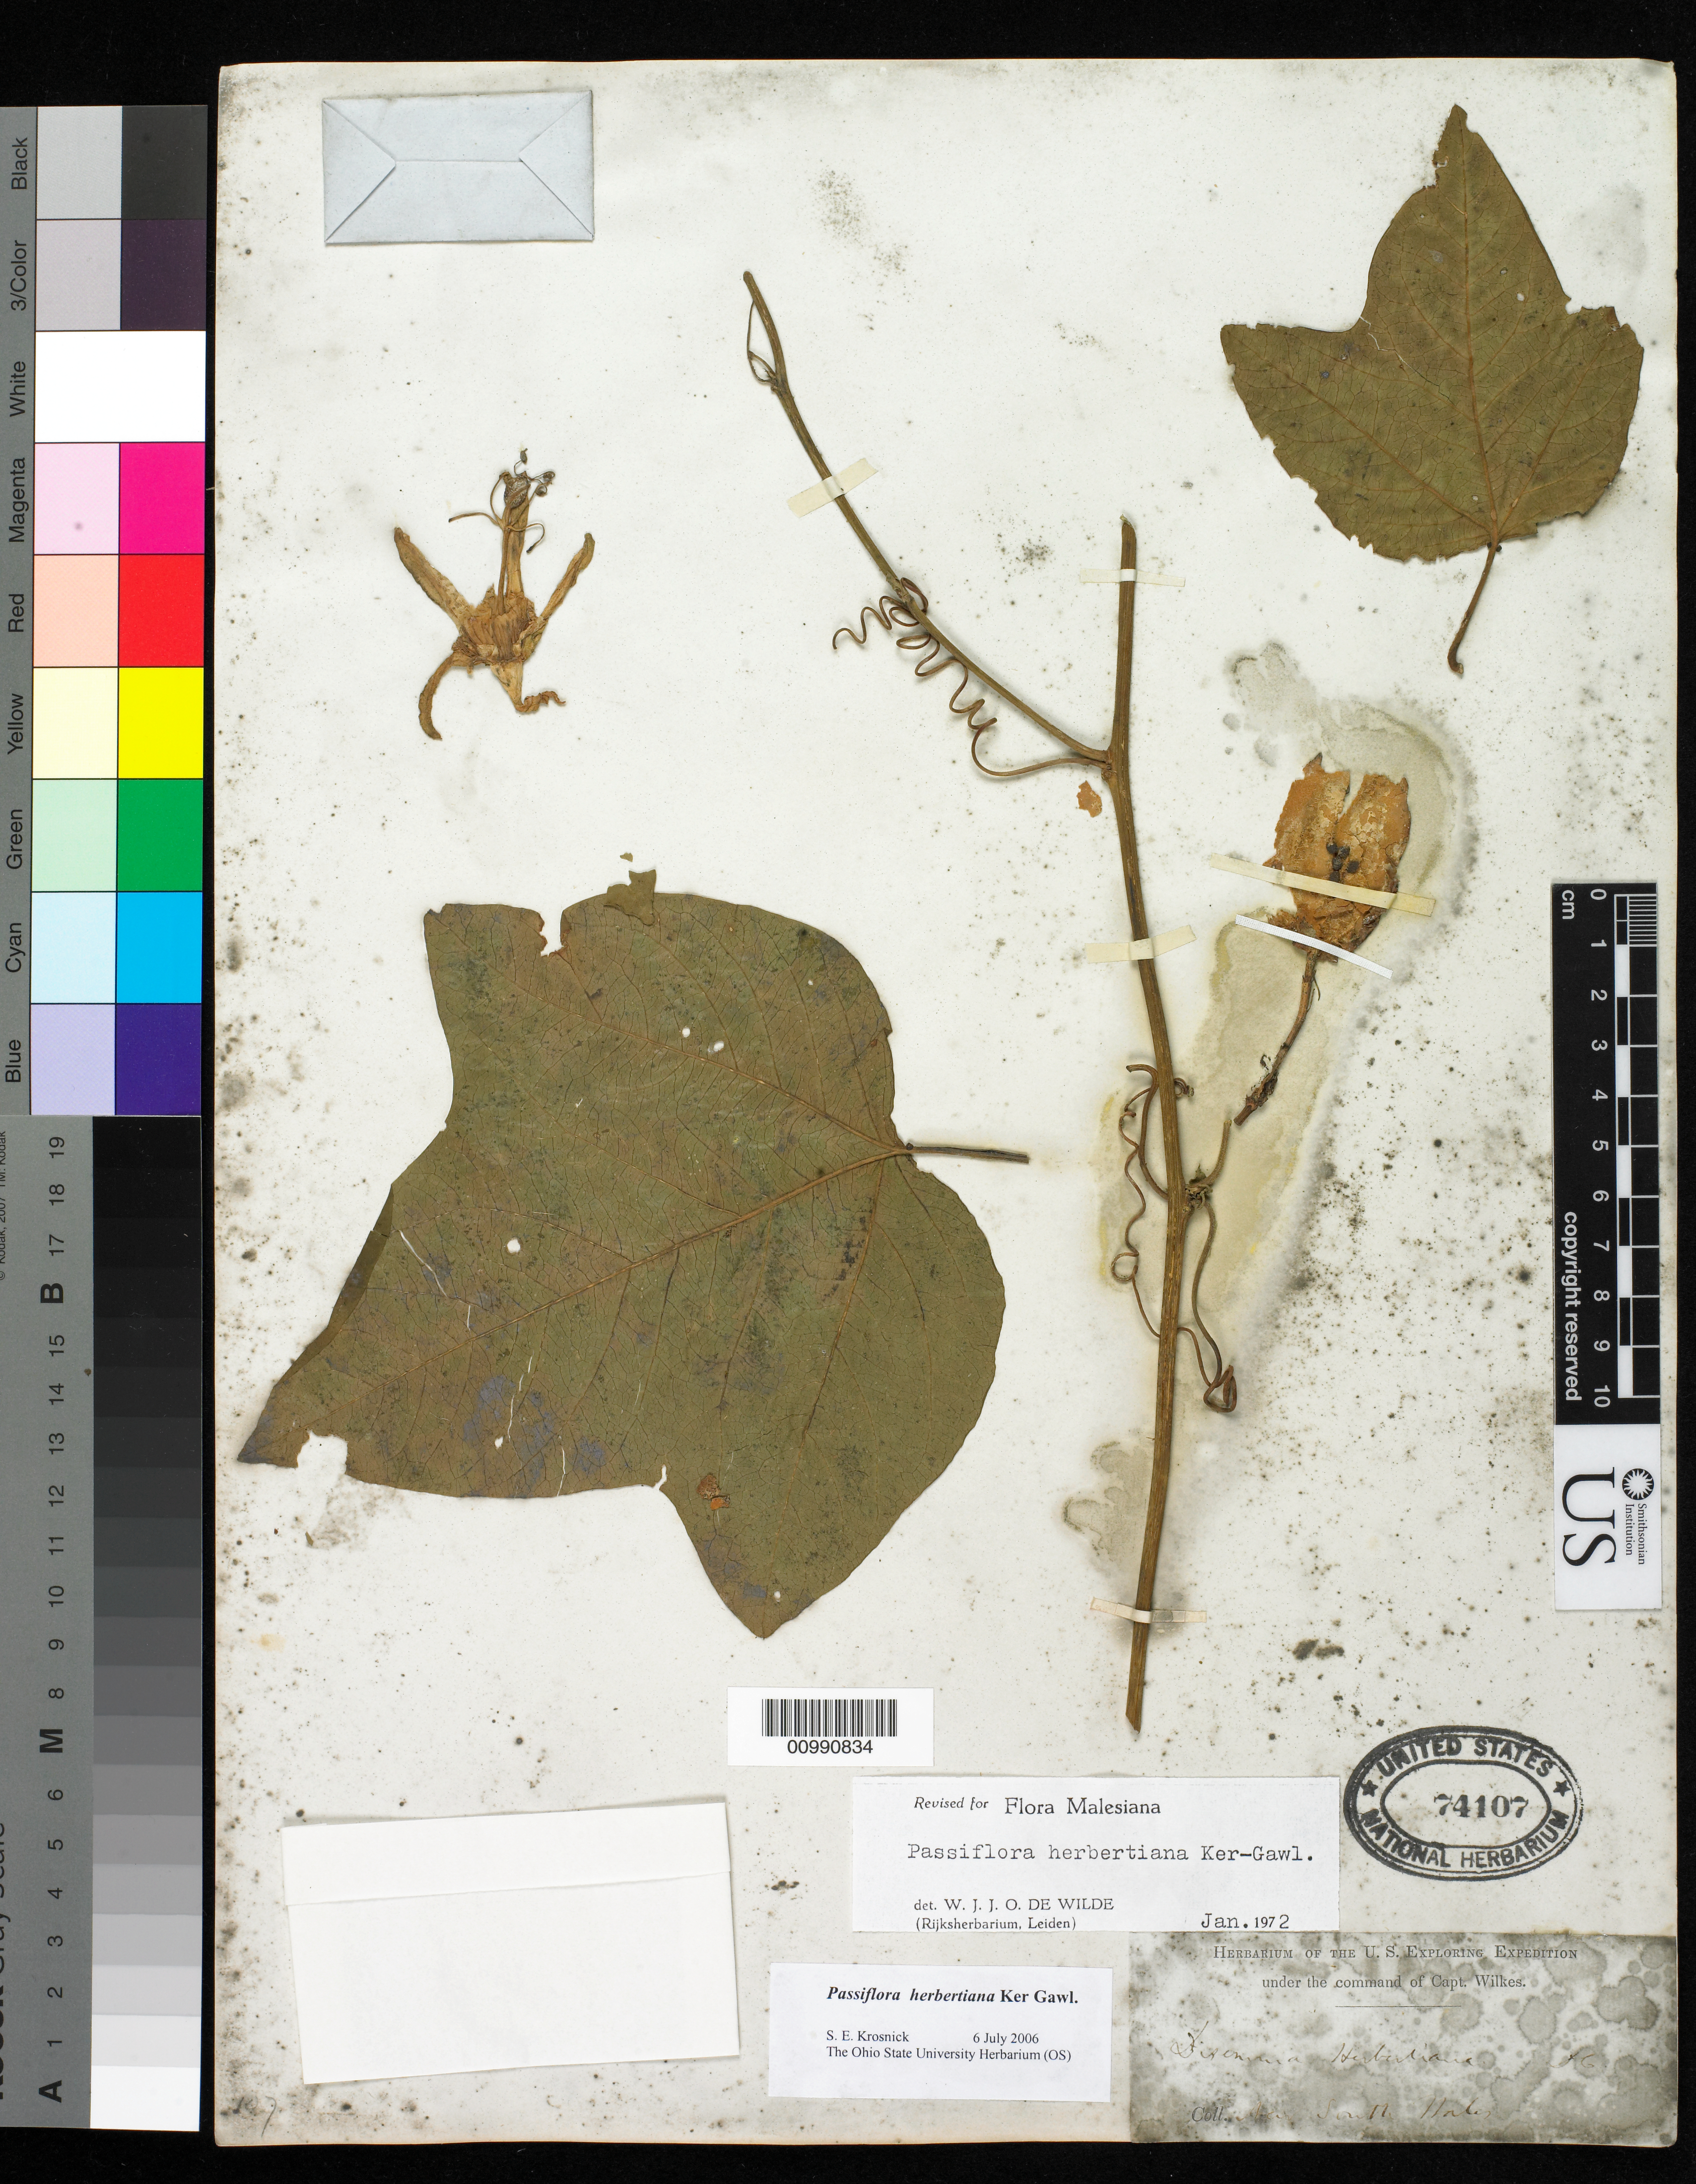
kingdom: Plantae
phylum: Tracheophyta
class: Magnoliopsida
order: Malpighiales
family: Passifloraceae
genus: Passiflora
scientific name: Passiflora hebertiana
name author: Ker Gawl.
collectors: Wilkes Explor. Exped.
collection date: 1838/1842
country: Australia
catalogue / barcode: US 74107